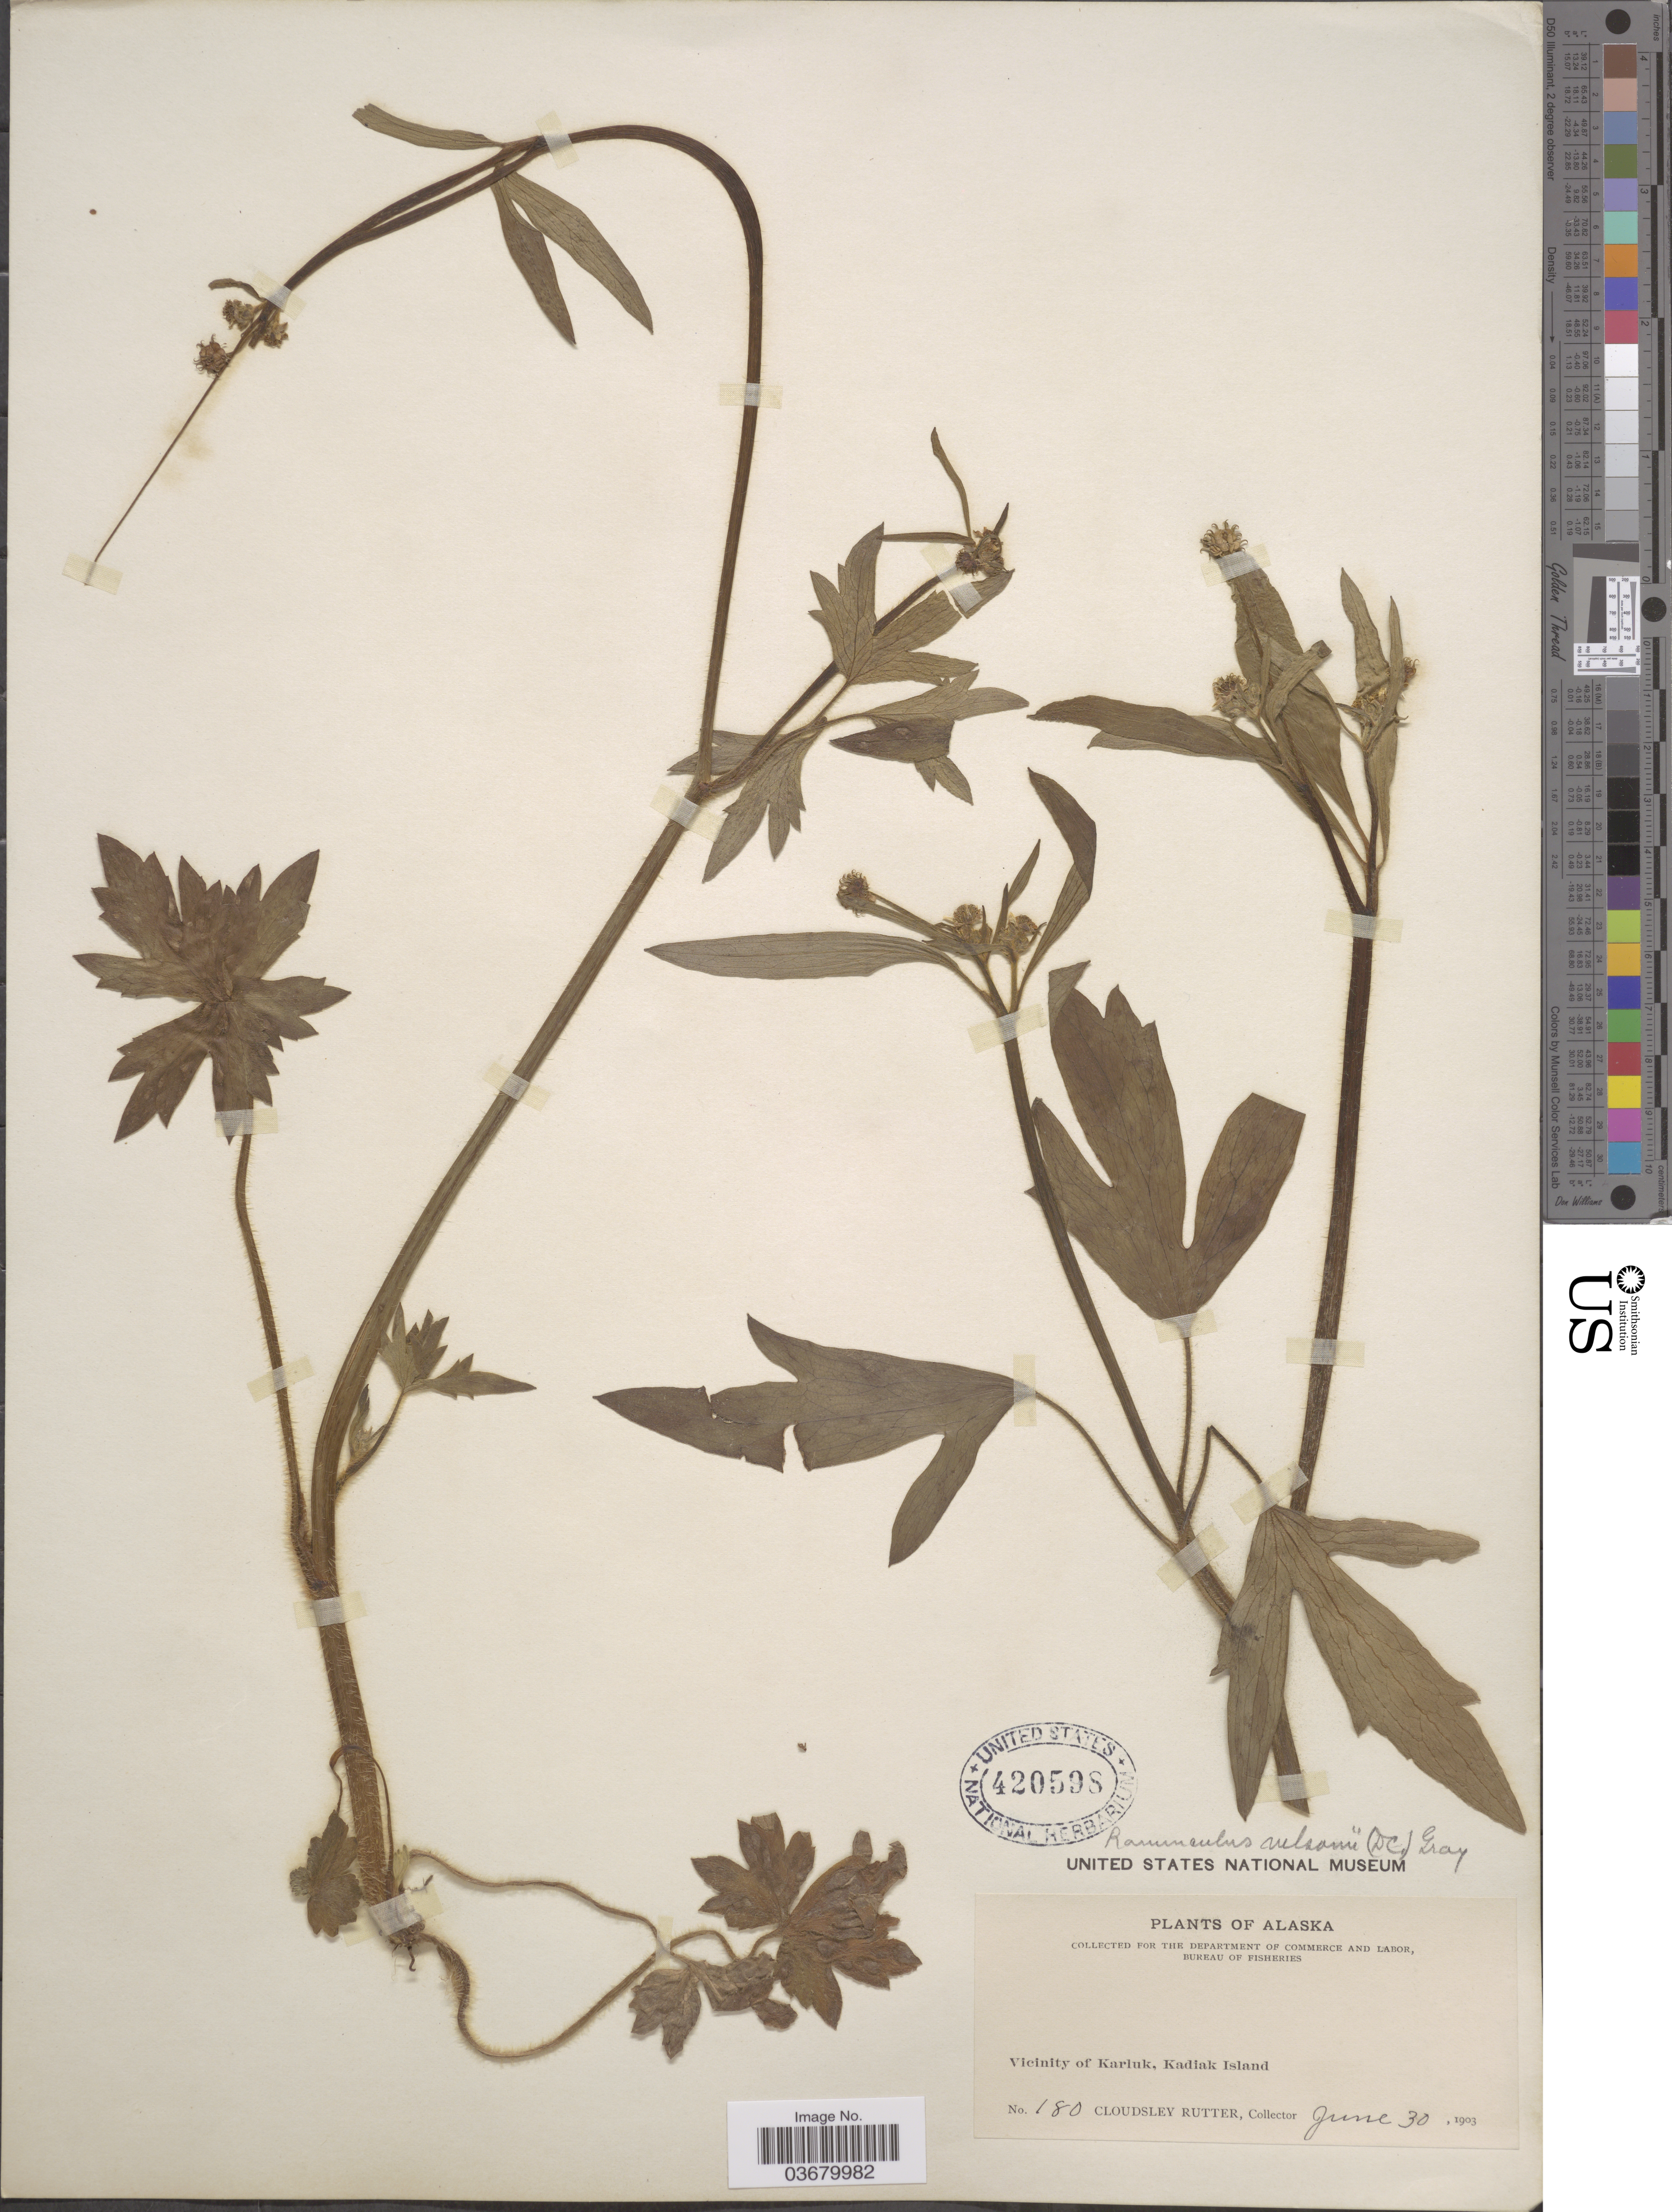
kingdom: Plantae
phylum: Tracheophyta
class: Magnoliopsida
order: Ranunculales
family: Ranunculaceae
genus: Ranunculus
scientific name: Ranunculus bongardii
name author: Greene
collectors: C. Rutter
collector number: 180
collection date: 1903-06-30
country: United States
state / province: Alaska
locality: Vicinity of Karluk, Kadiak Island.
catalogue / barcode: US 420598